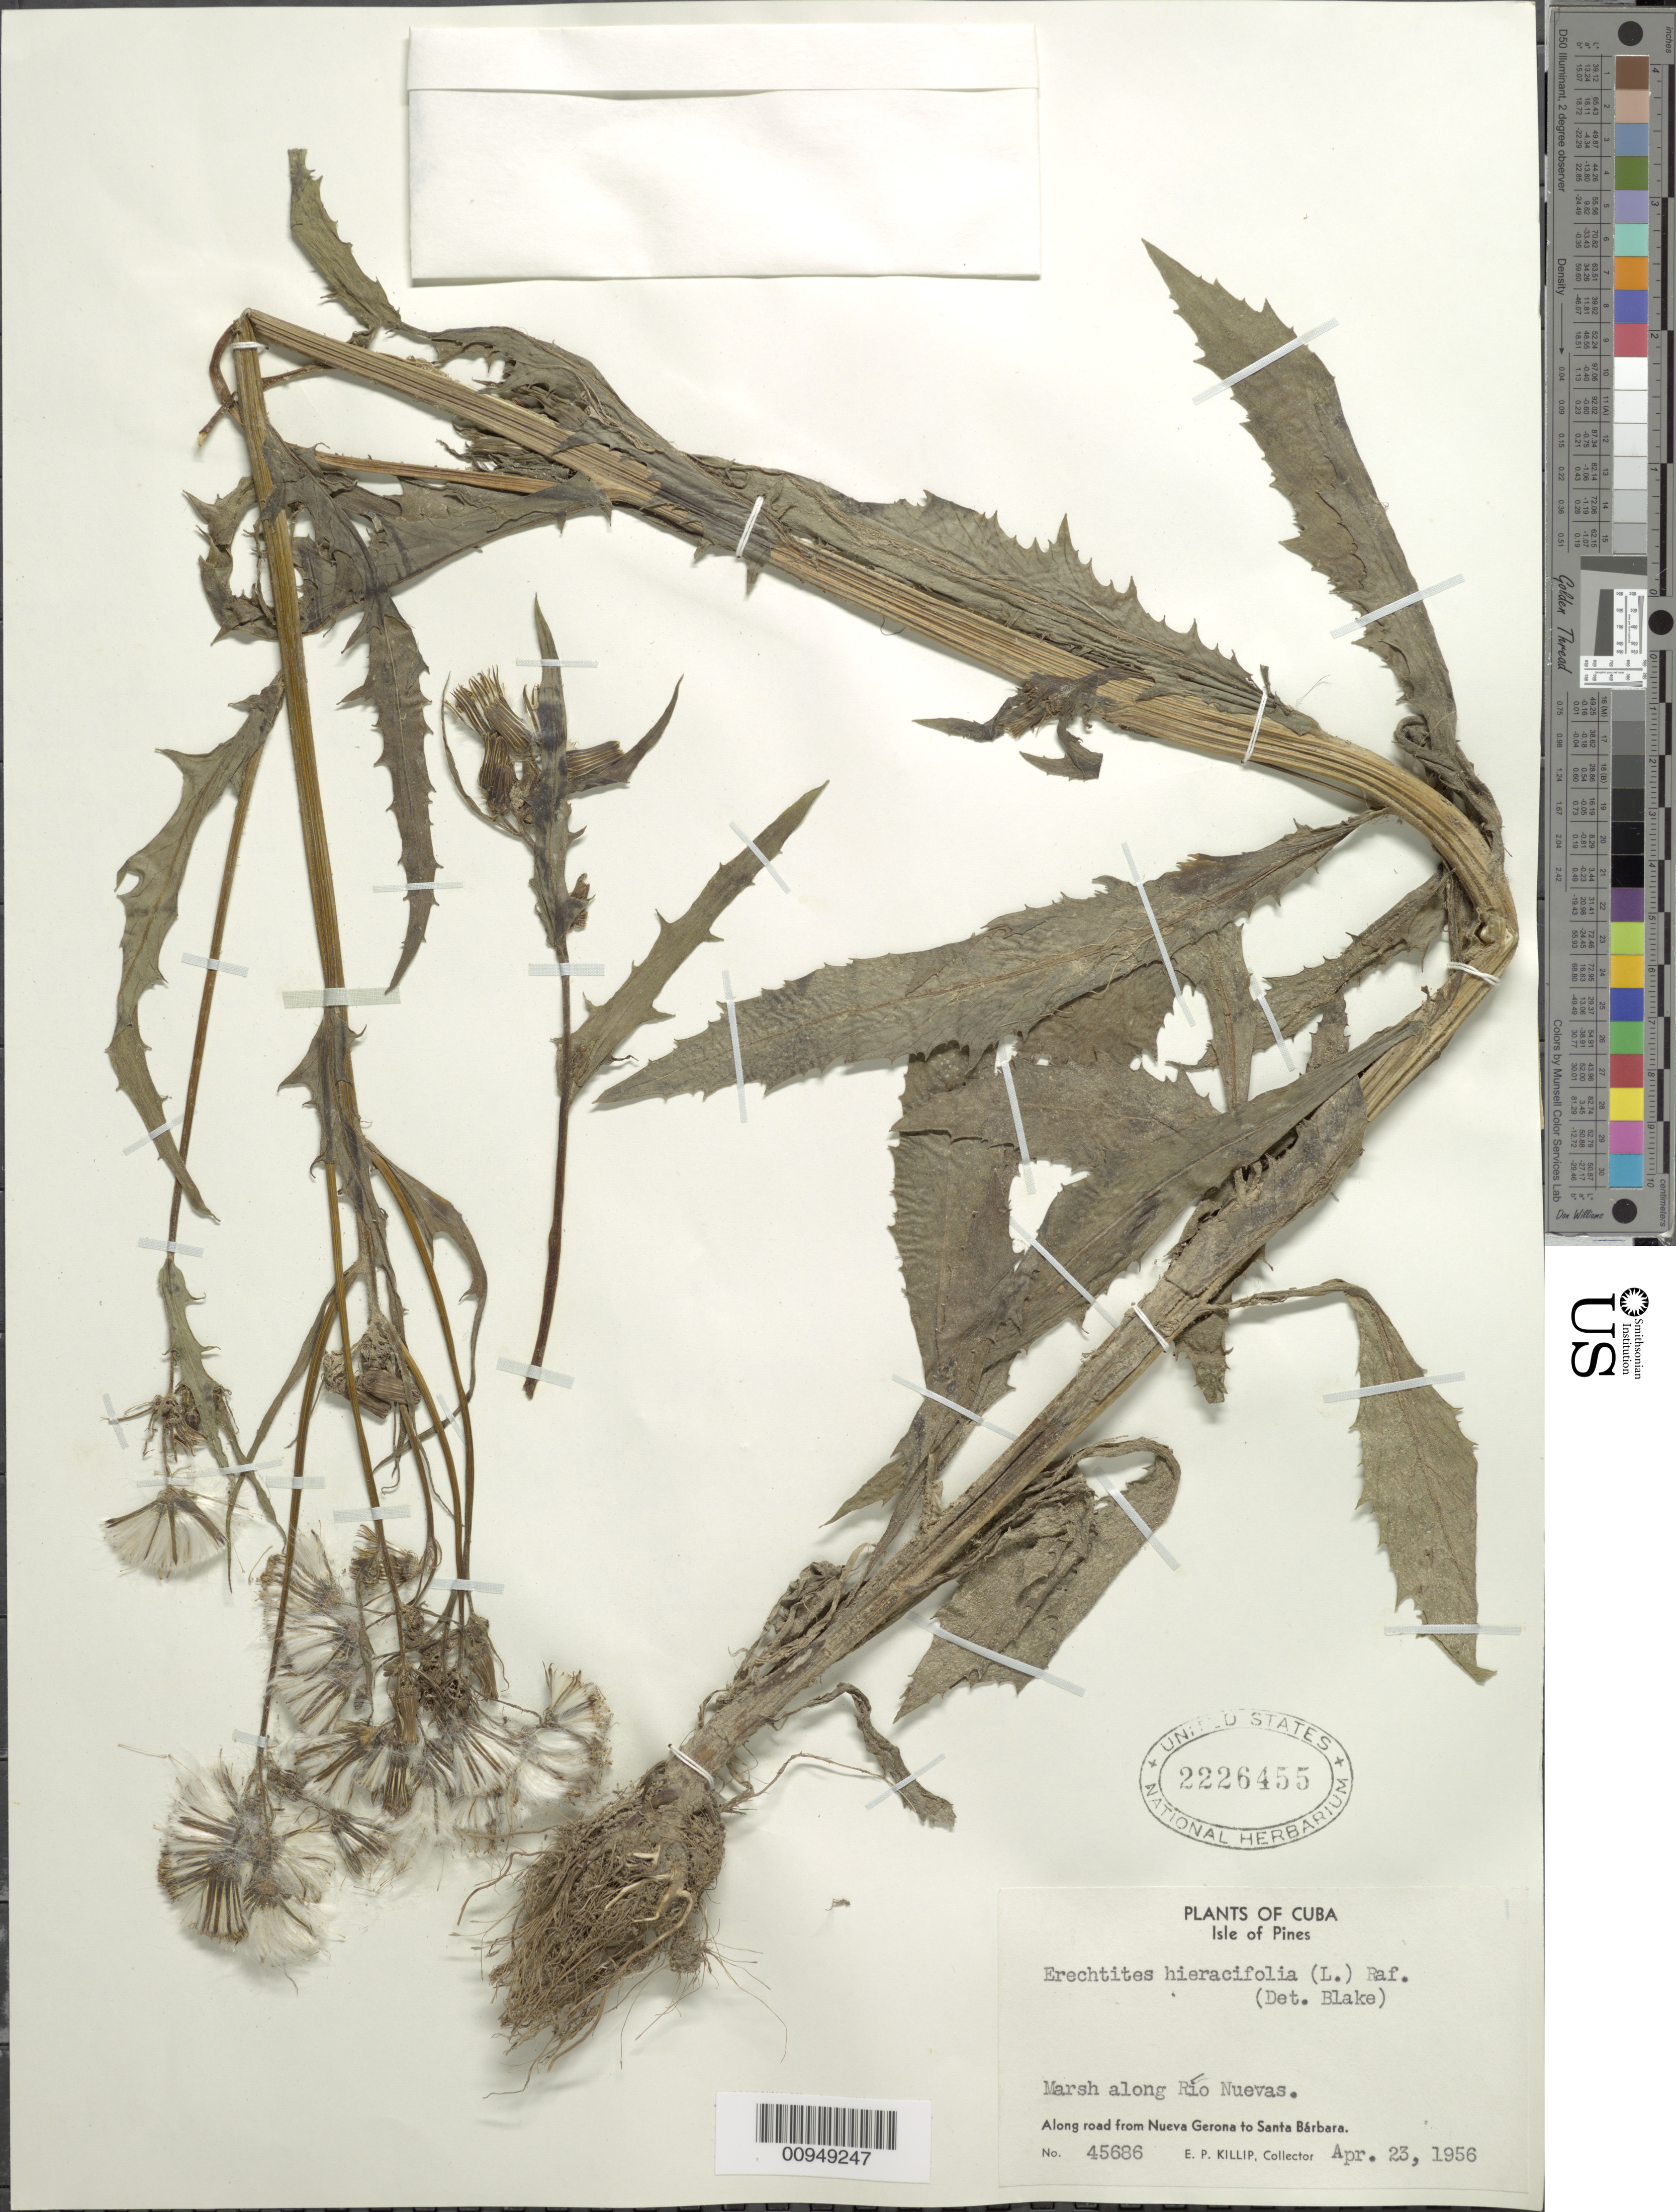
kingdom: Plantae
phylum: Tracheophyta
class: Magnoliopsida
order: Asterales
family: Asteraceae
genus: Erechtites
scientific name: Erechtites hieraciifolius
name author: (L.) Raf. ex DC.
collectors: E. P. Killip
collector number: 45686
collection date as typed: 23 Apr 1956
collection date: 1956-04-23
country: Cuba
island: Isla de la Juventud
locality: marsh along Río Nuevas, along road from Nueva Gerona to Santa Bárbara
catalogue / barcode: US 2226455